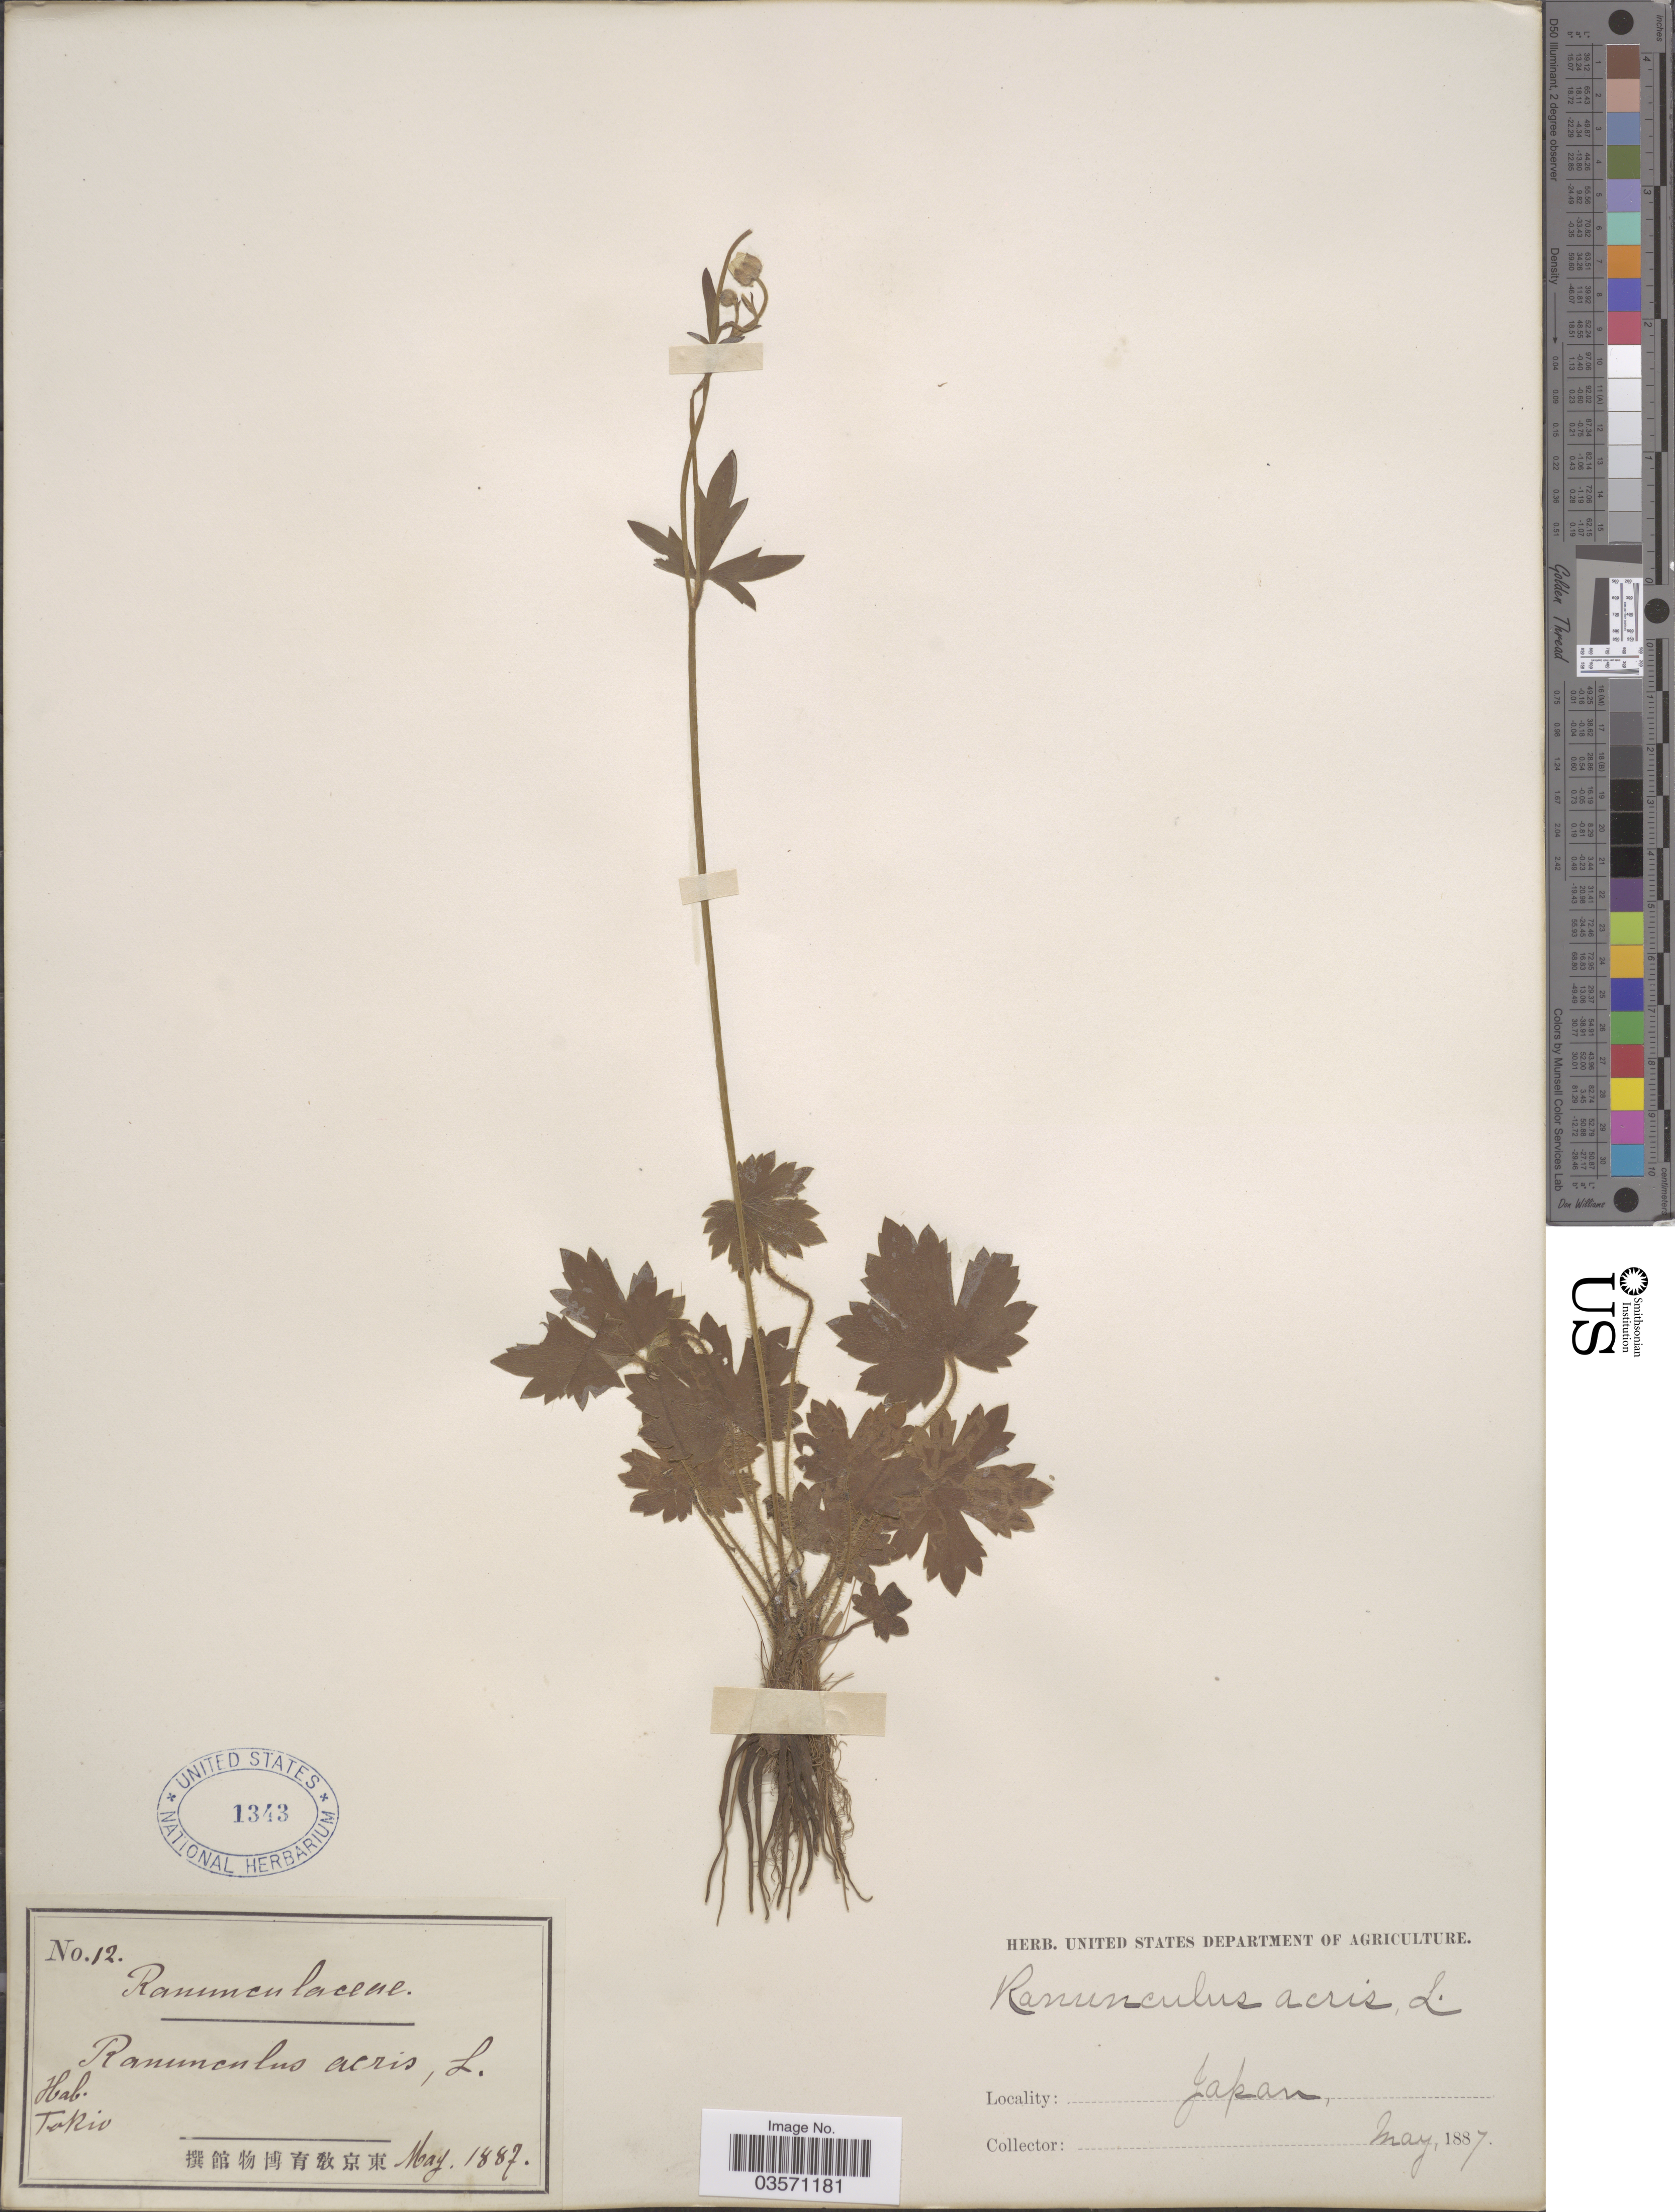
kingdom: Plantae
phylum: Tracheophyta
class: Magnoliopsida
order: Ranunculales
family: Ranunculaceae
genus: Ranunculus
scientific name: Ranunculus acris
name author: L.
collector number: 12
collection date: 1887-05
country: Japan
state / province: Tokyo, Federal City of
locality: Tokio.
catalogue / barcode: US 1343